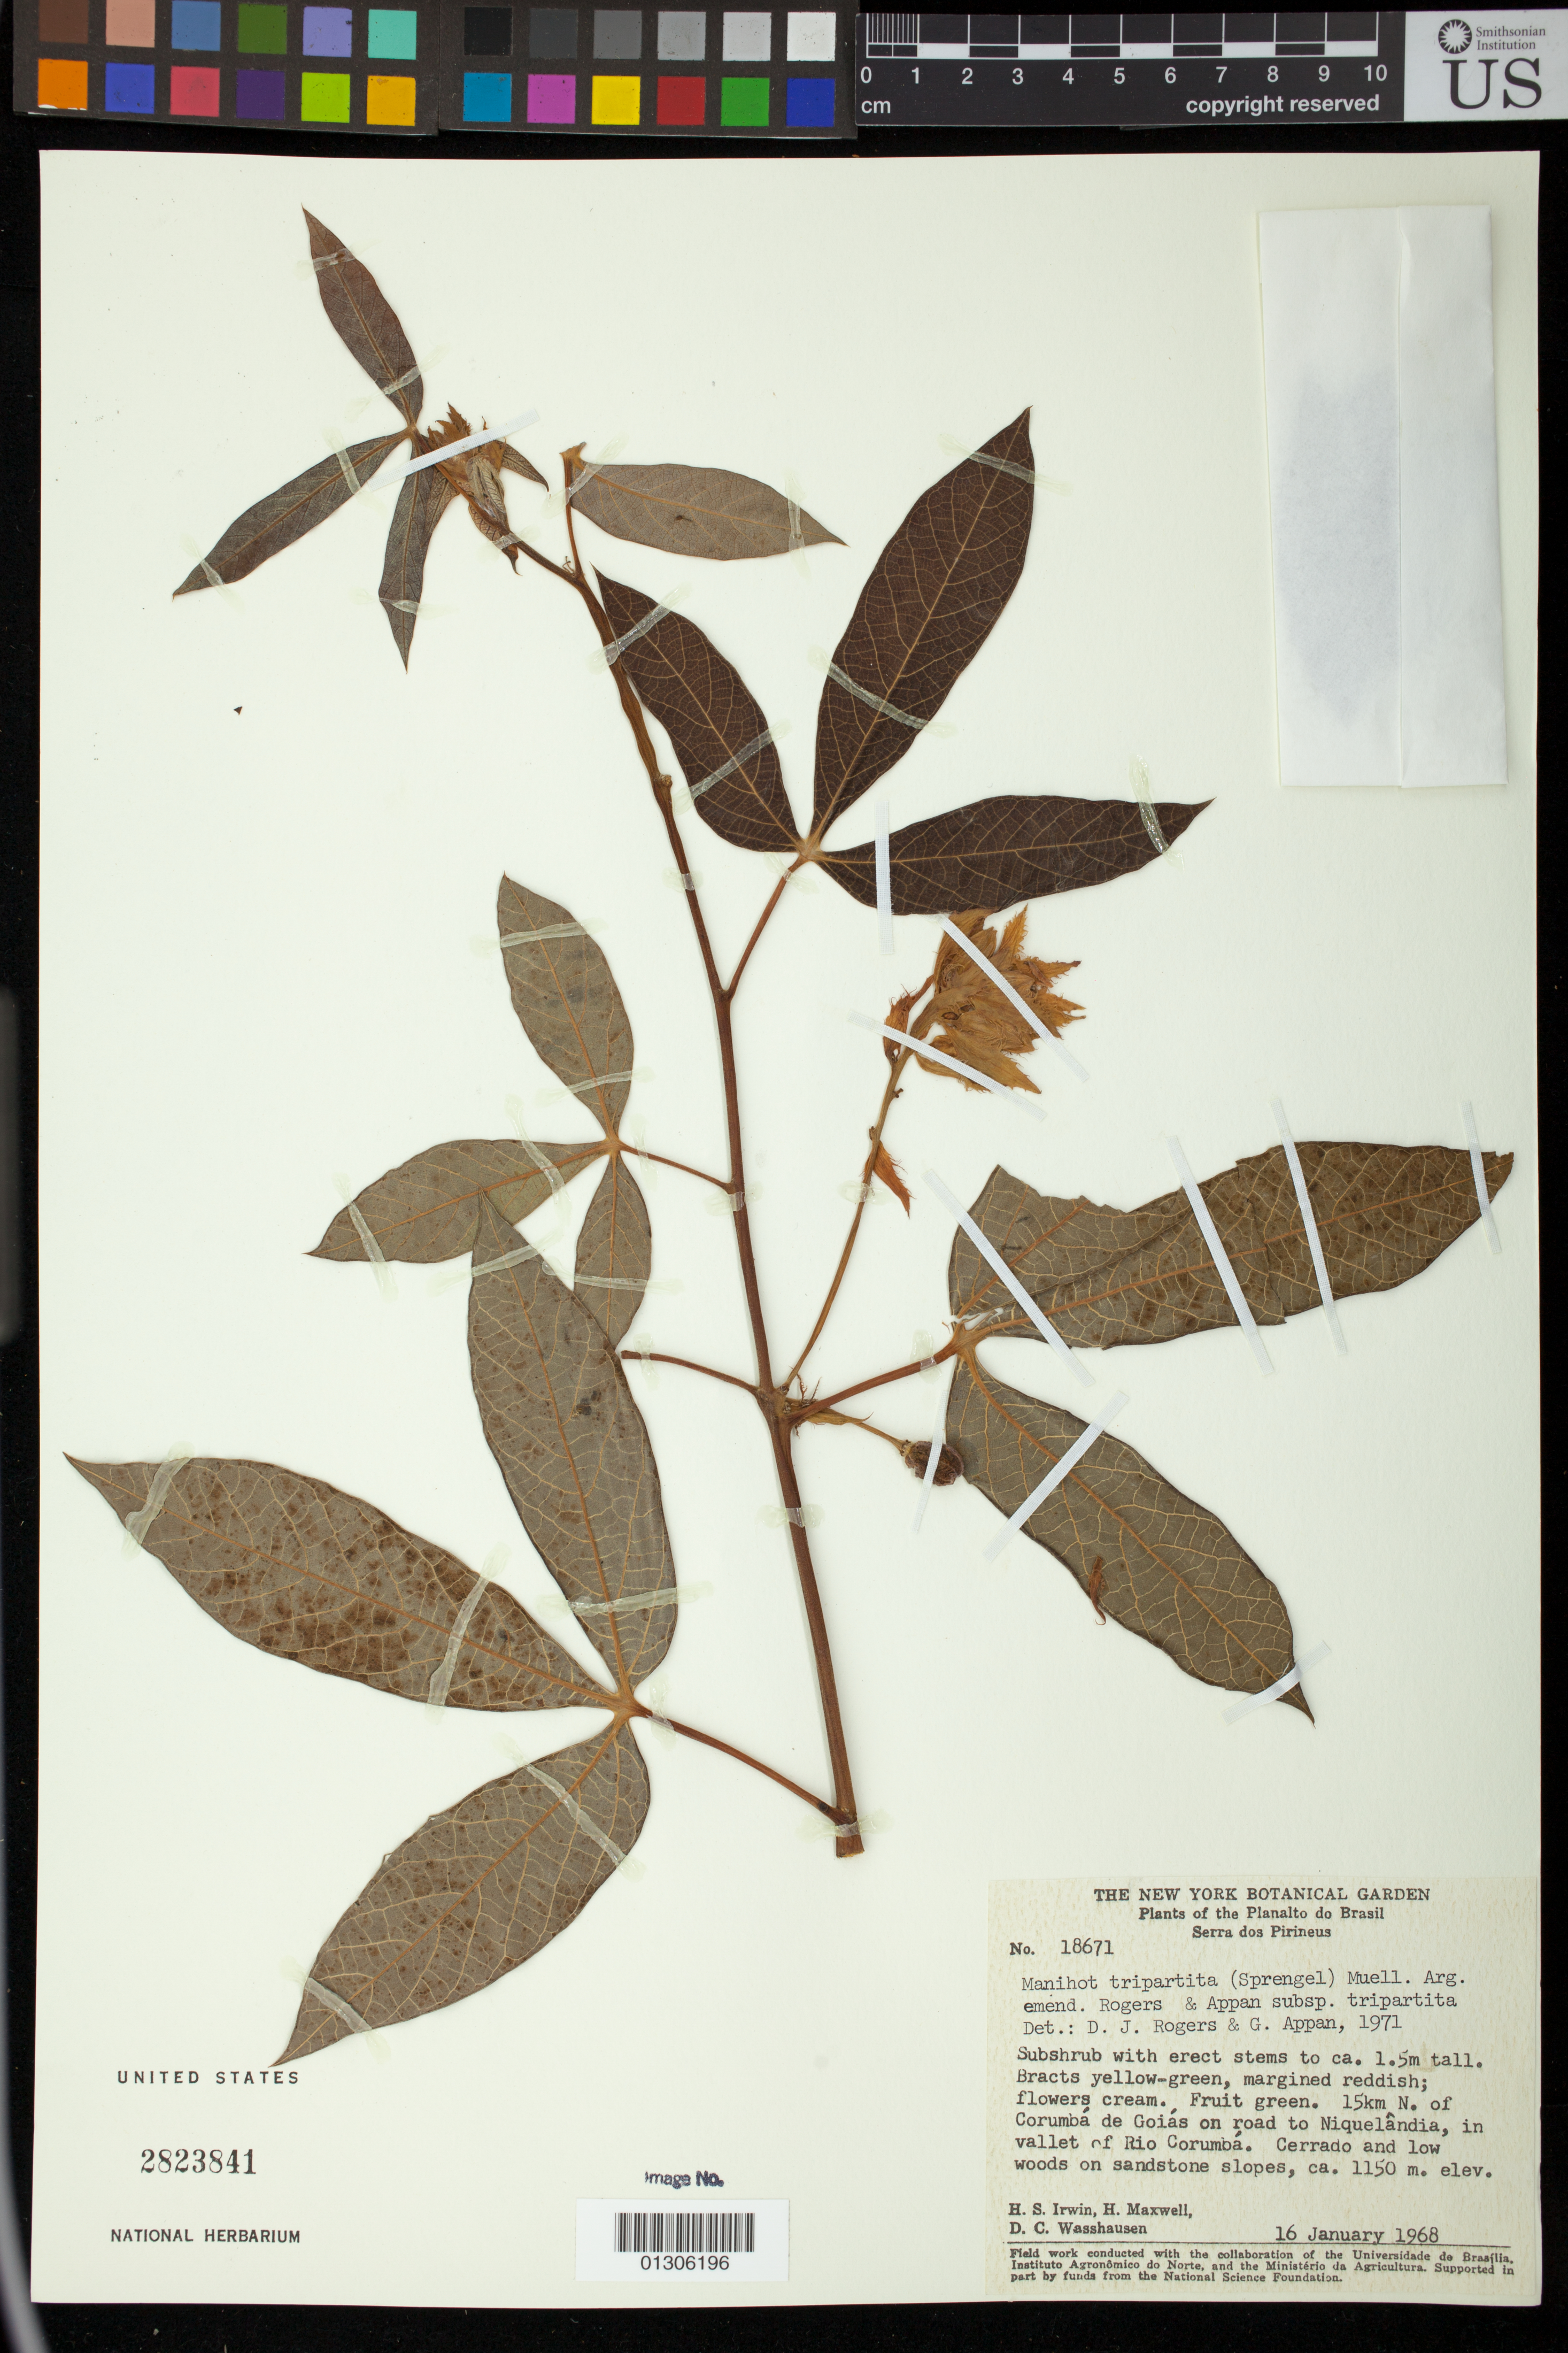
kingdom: Plantae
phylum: Tracheophyta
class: Magnoliopsida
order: Malpighiales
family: Euphorbiaceae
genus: Manihot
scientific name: Manihot tripartita subsp. tripartita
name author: (Spreng.) Müll. Arg.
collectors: H. Irwin, H. Maxwell & D. C. Wasshausen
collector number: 18671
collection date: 1968-01-16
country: Brazil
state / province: Goiás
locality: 15km N. of Corumba de Goias on road to Niquelandia, in vallet of Rio Corumba.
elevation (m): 1150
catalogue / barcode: US 2823841